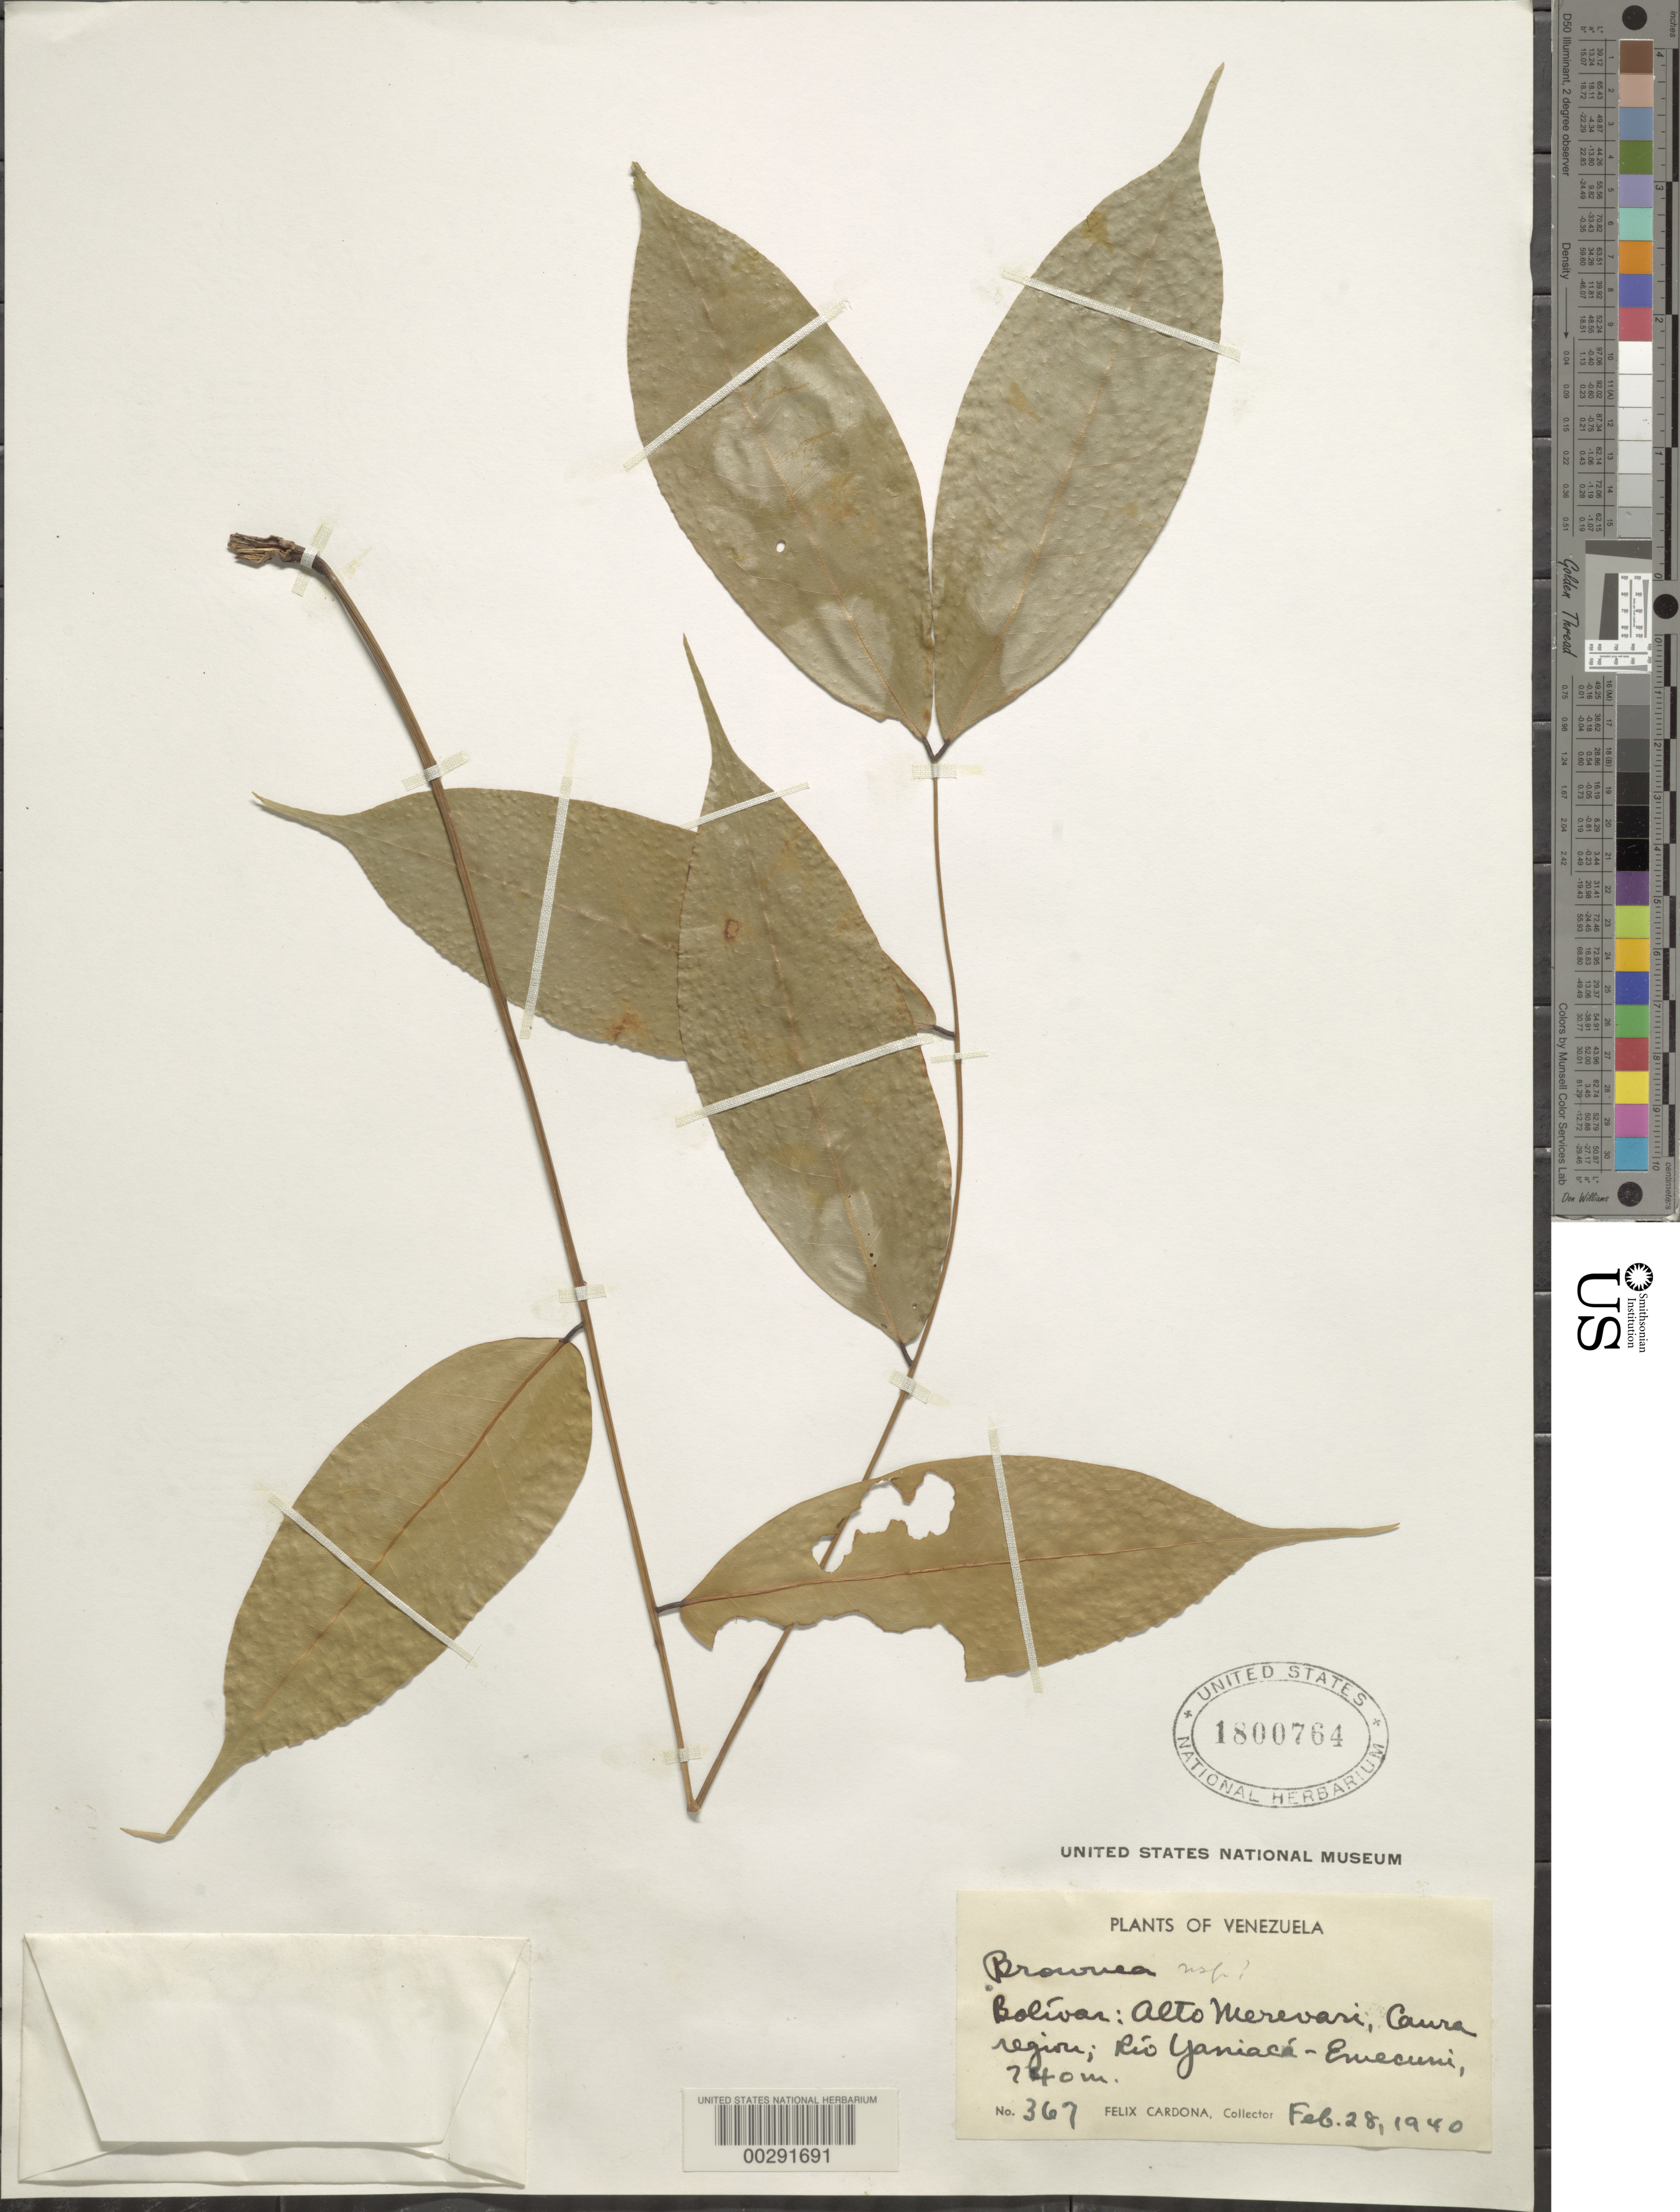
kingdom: Plantae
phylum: Tracheophyta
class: Magnoliopsida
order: Fabales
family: Fabaceae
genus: Brownea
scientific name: Brownea sp.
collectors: F. Cardona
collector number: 367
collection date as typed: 28 Feb 1940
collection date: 1940-02-28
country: Venezuela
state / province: Bolivar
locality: Alto merevasi, caura region; rio yaniaca-emecuni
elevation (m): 740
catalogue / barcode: US 1800764